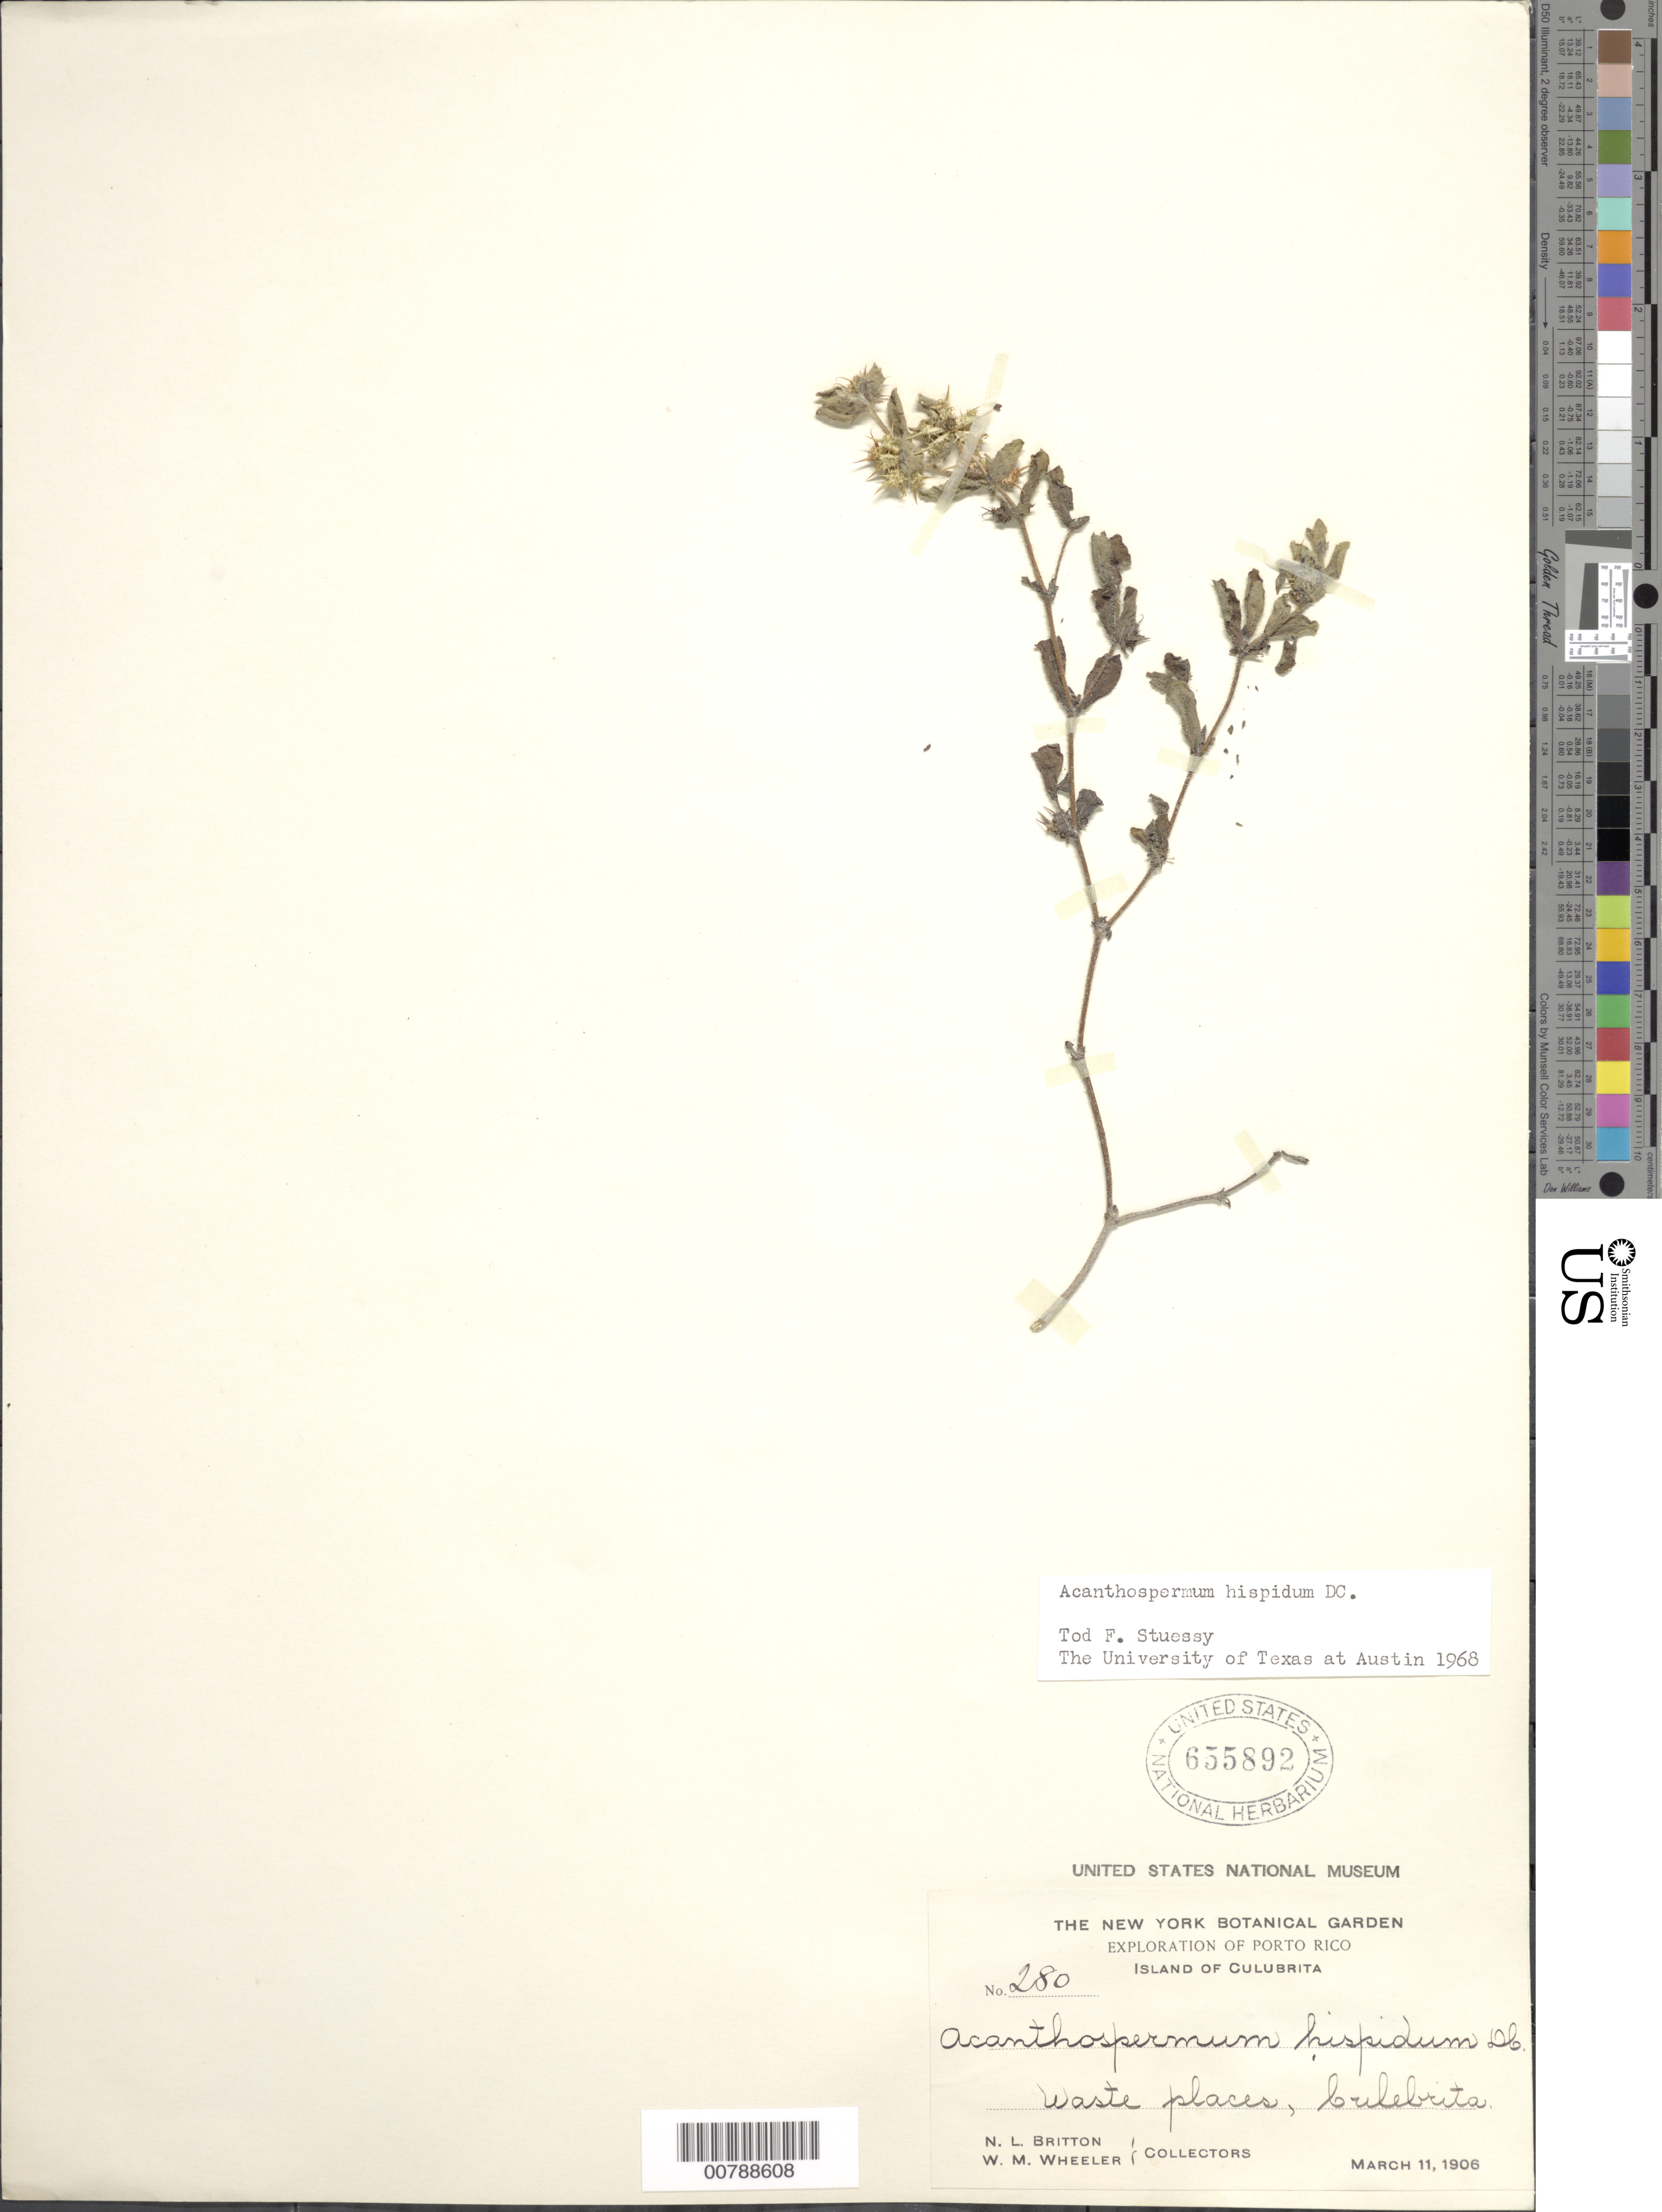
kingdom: Plantae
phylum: Tracheophyta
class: Magnoliopsida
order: Asterales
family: Asteraceae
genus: Acanthospermum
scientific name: Acanthospermum hispidum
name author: DC.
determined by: Stuessy, T. F.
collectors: N. Britton & W. Wheeler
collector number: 280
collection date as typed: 11 Mar 1906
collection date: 1906-03-11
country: Puerto Rico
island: Culebrita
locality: Waste places, Culebrita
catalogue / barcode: US 655892